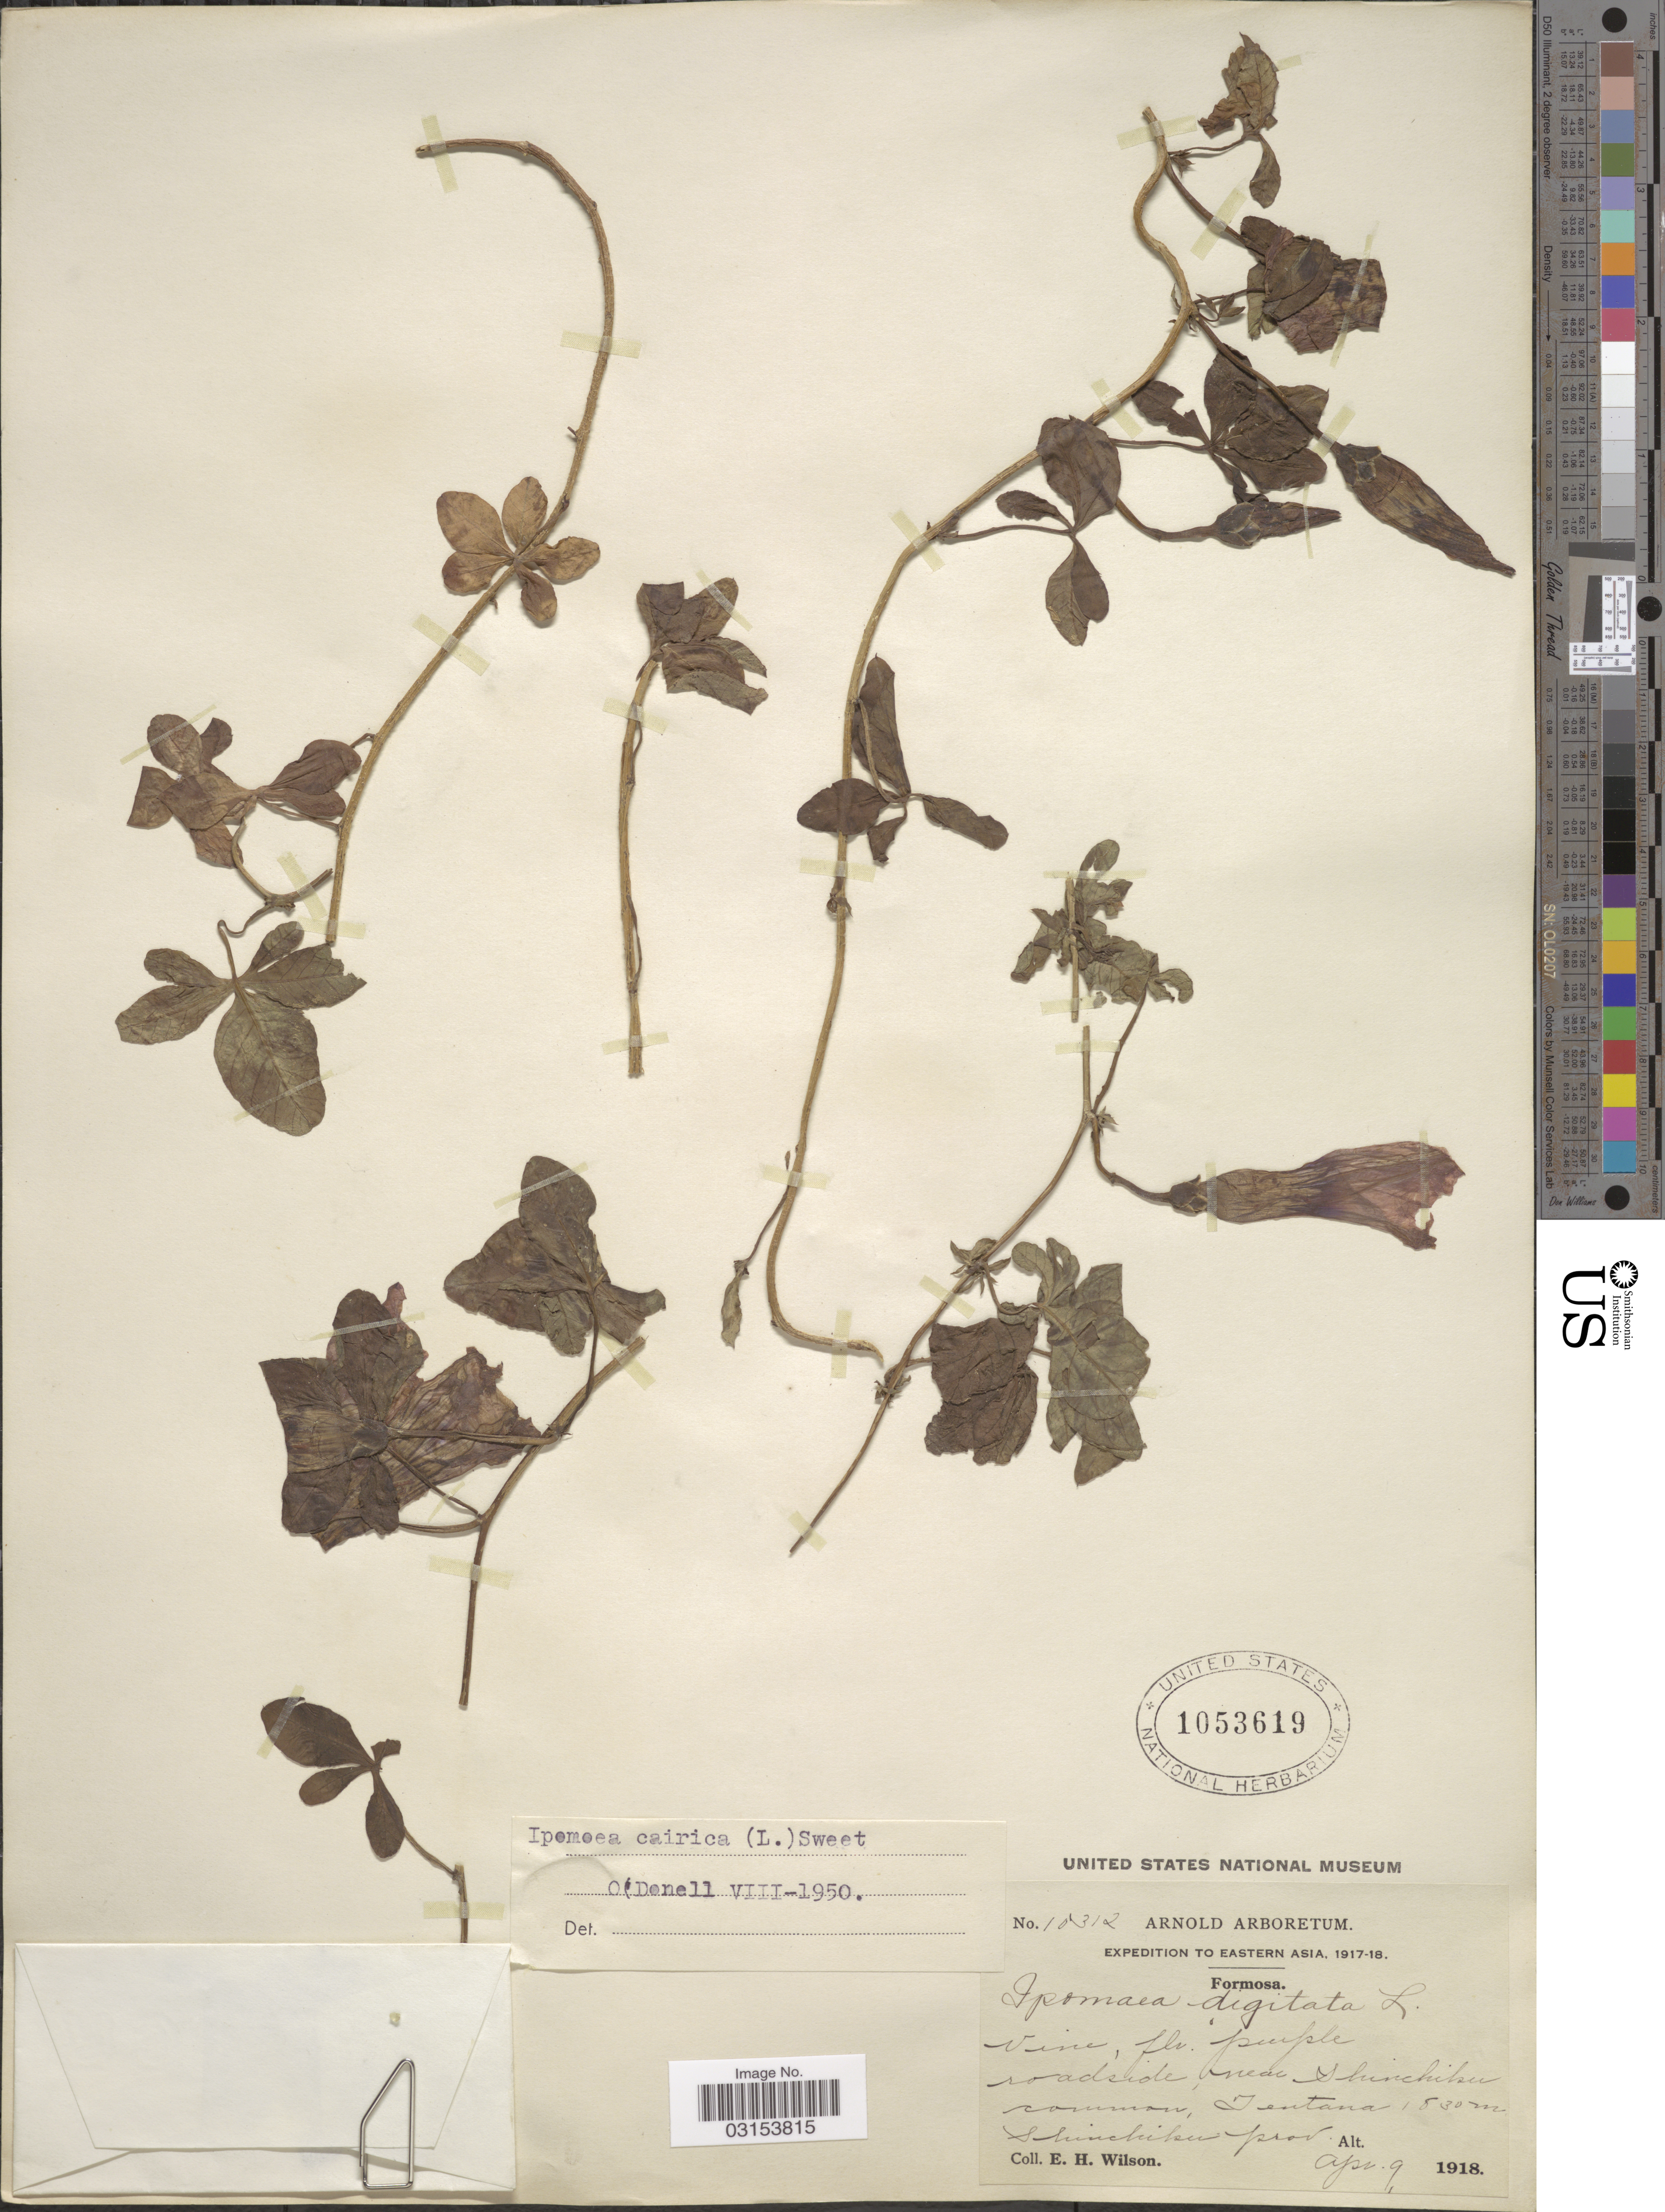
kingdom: Plantae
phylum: Tracheophyta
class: Magnoliopsida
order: Solanales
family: Convolvulaceae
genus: Ipomoea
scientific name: Ipomoea cairica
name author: (L.) Sweet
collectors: E. Wilson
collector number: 10312*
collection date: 1918-04-09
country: Taiwan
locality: Formosa. Near Shinchiku. Tentana Shinchiku prov.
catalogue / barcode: US 1053619